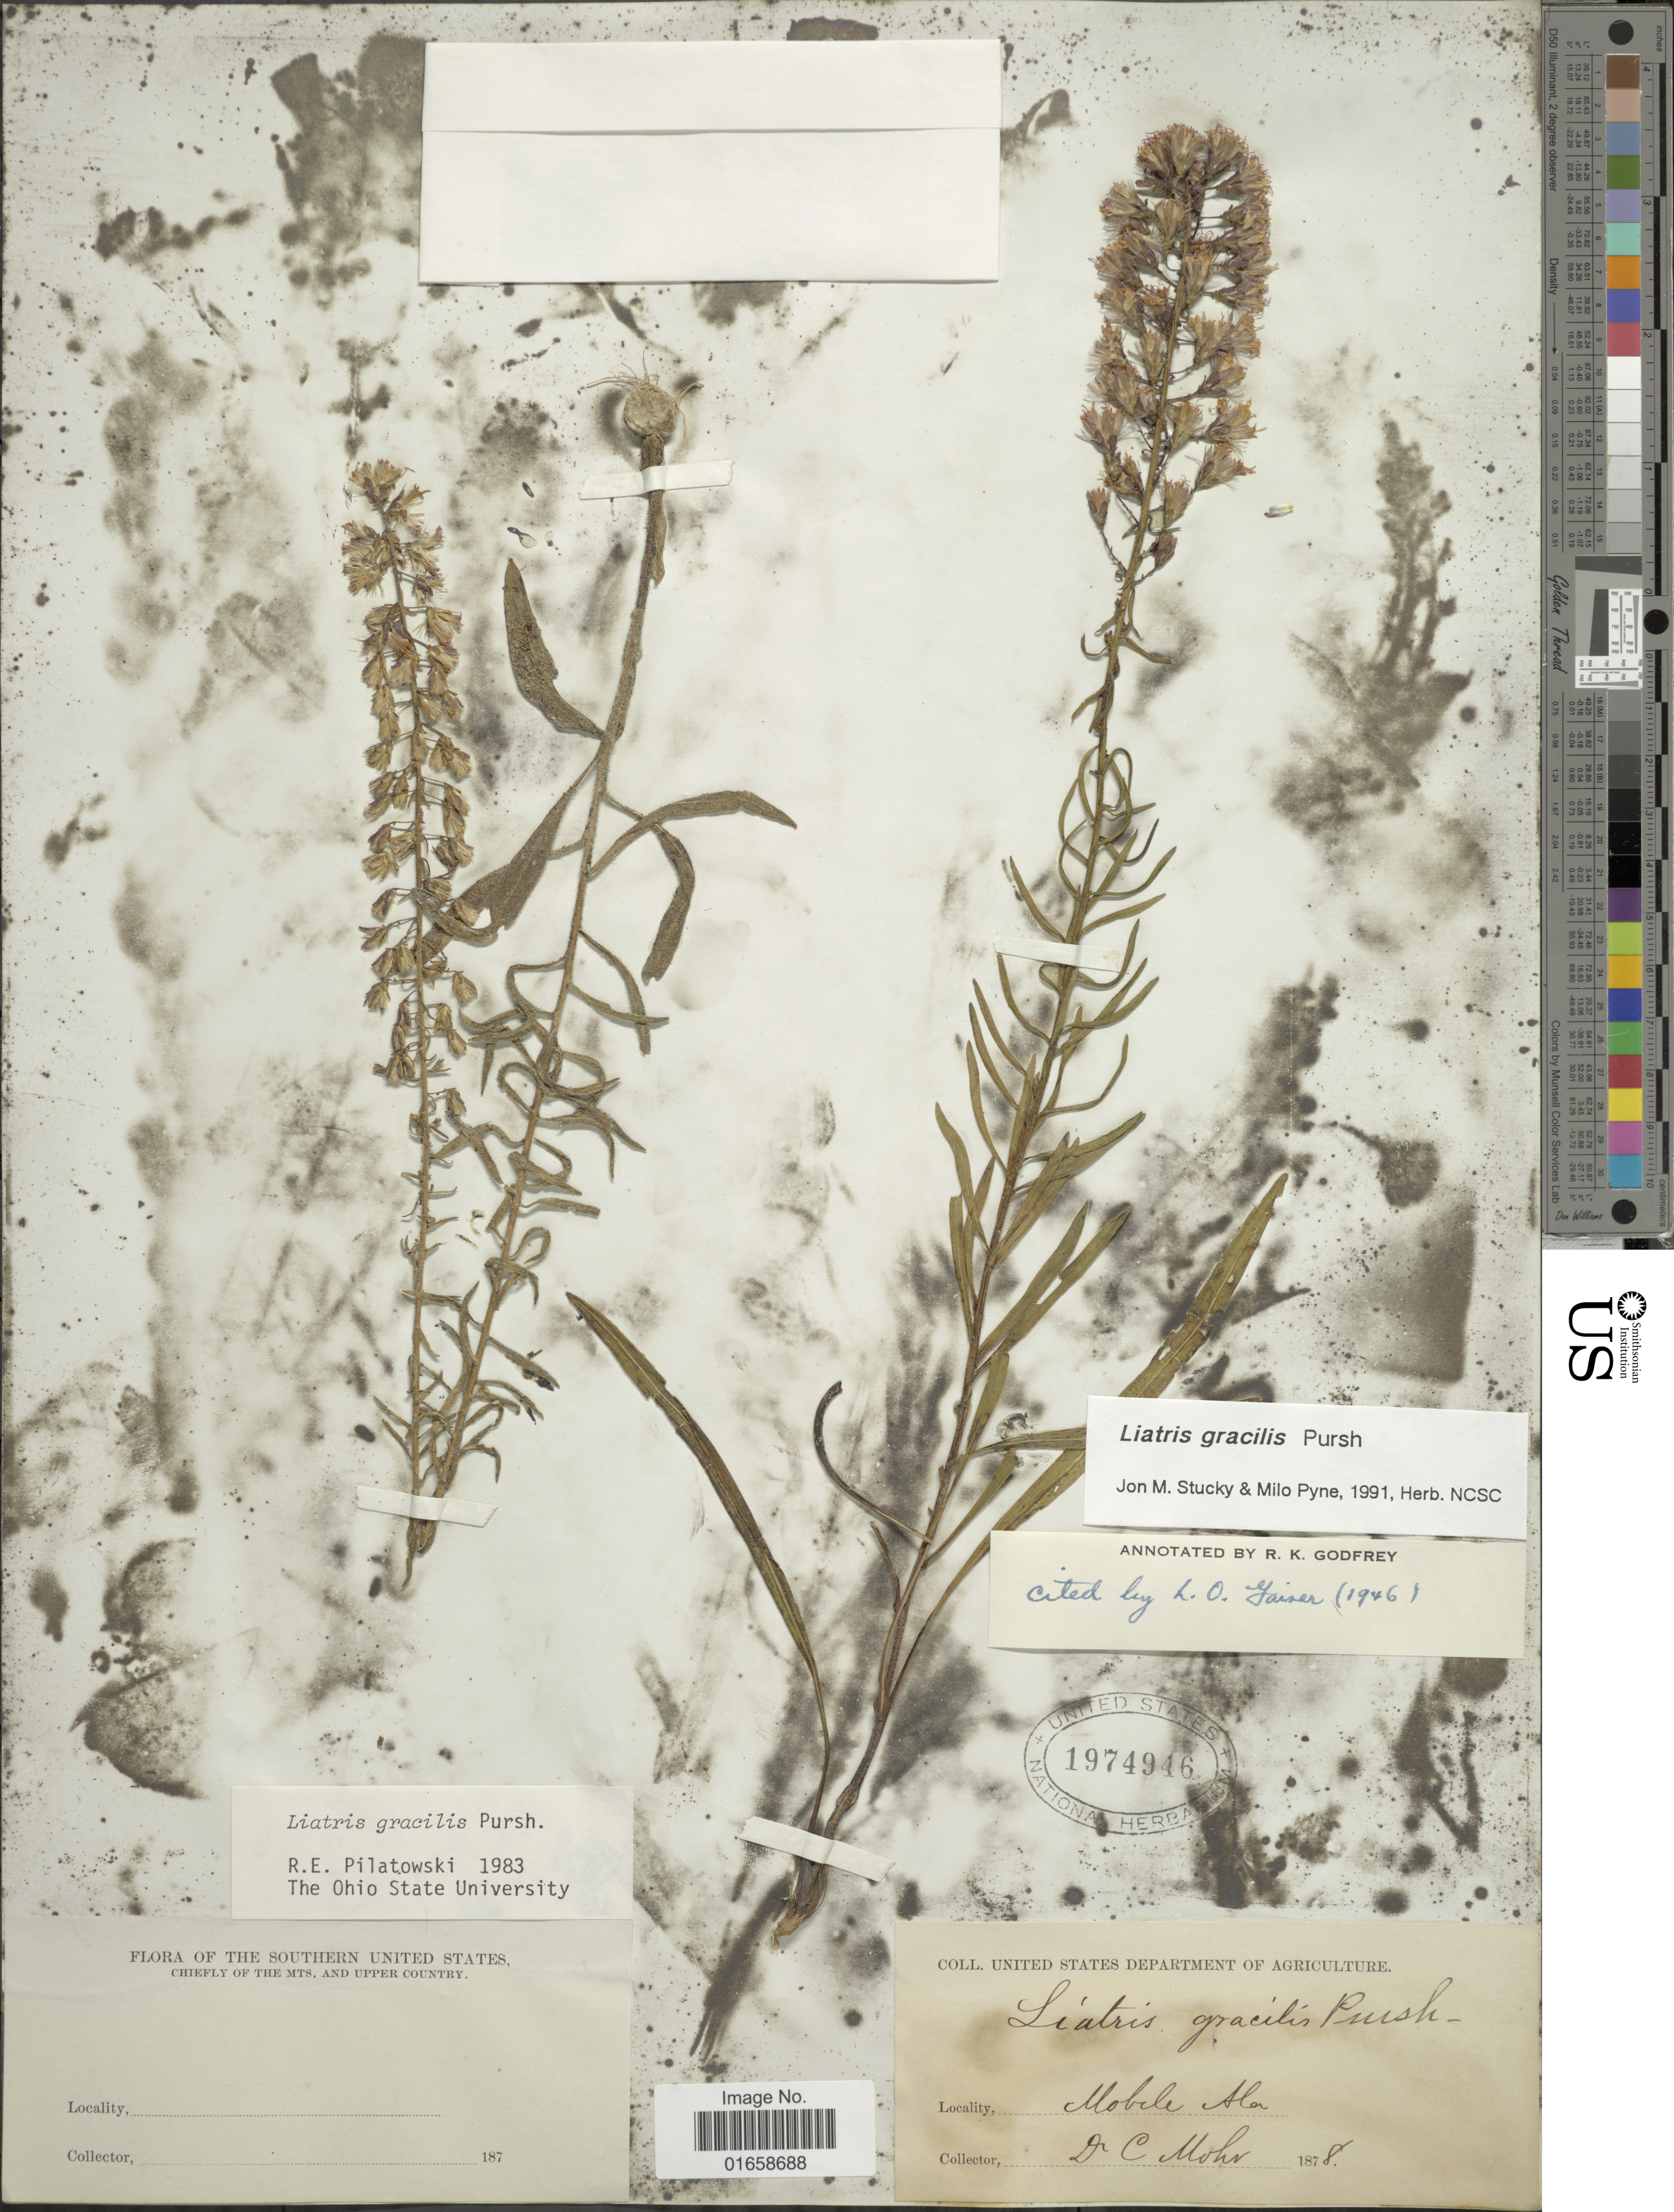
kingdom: Plantae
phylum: Tracheophyta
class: Magnoliopsida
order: Asterales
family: Asteraceae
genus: Liatris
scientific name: Liatris gracilis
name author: Pursh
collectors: C. T. Mohr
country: United States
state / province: Alabama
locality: Mobile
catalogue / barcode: US 1974946